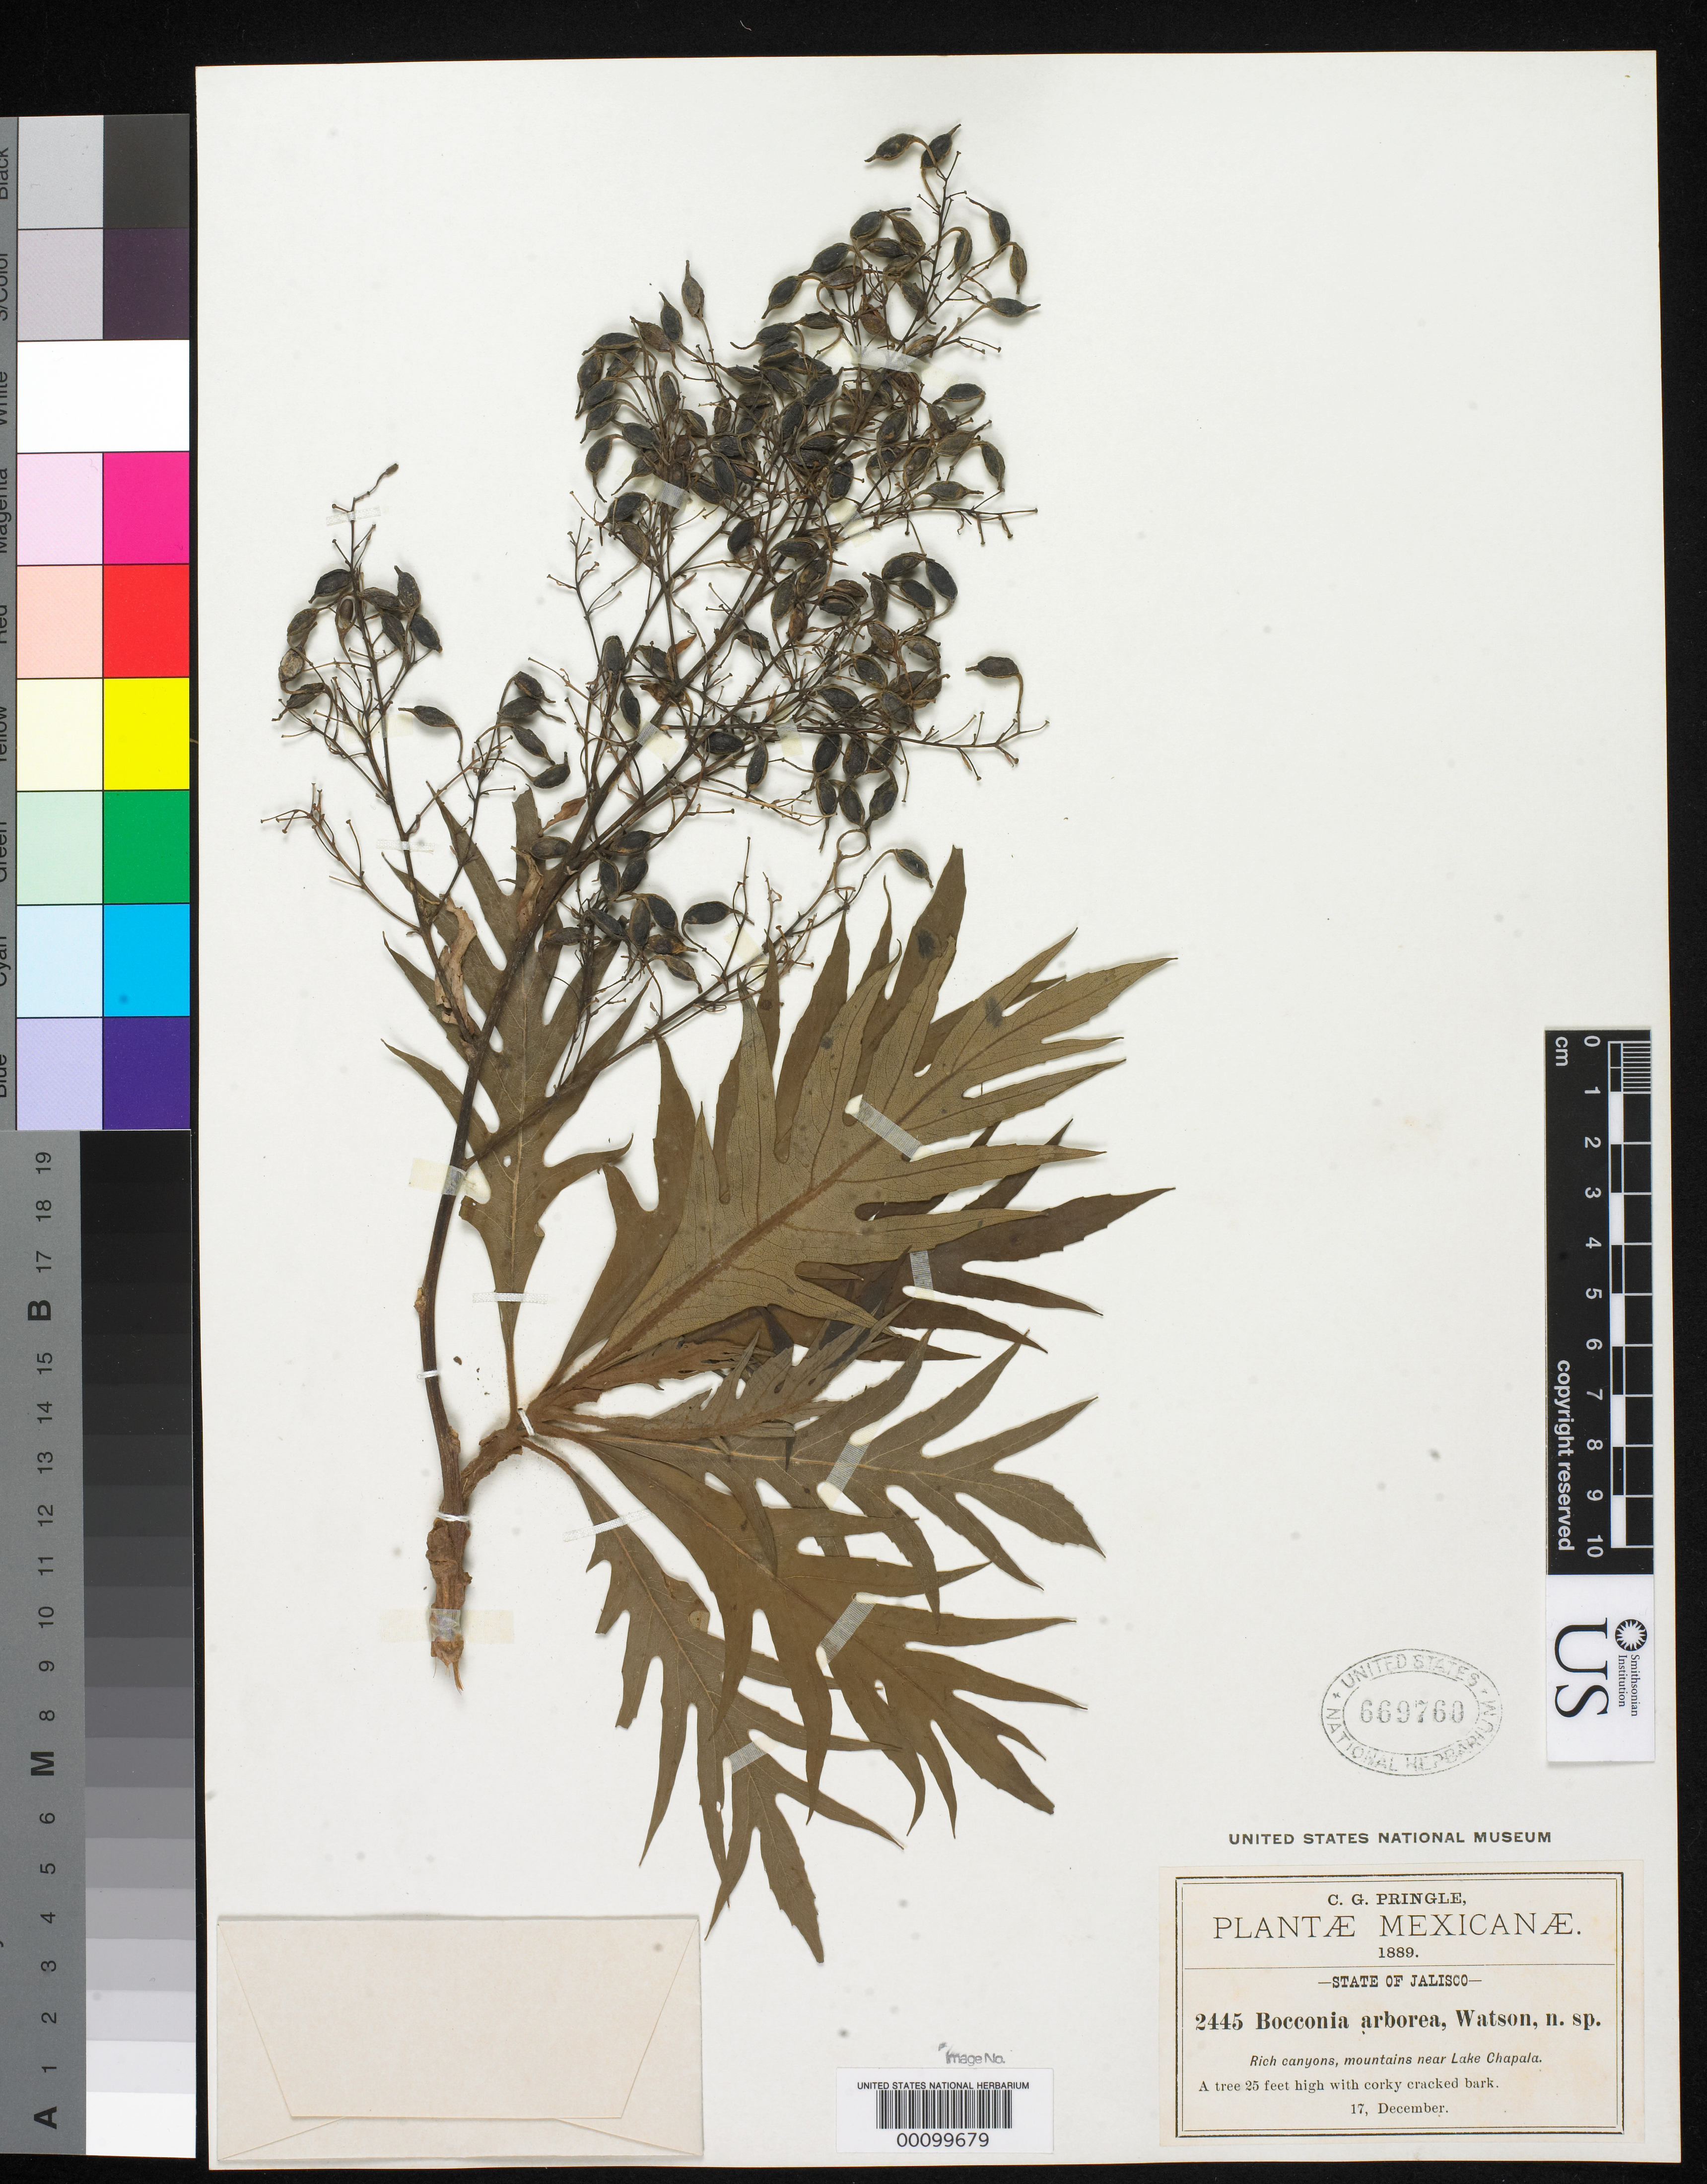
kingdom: Plantae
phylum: Tracheophyta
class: Magnoliopsida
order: Ranunculales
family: Papaveraceae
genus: Bocconia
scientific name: Bocconia arborea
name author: S. Watson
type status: Type Collection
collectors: C. G. Pringle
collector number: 2445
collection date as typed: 17 Dec 1889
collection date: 1889-12-17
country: Mexico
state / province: Jalisco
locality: Mountains near Lake Chapala.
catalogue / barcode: US 669760